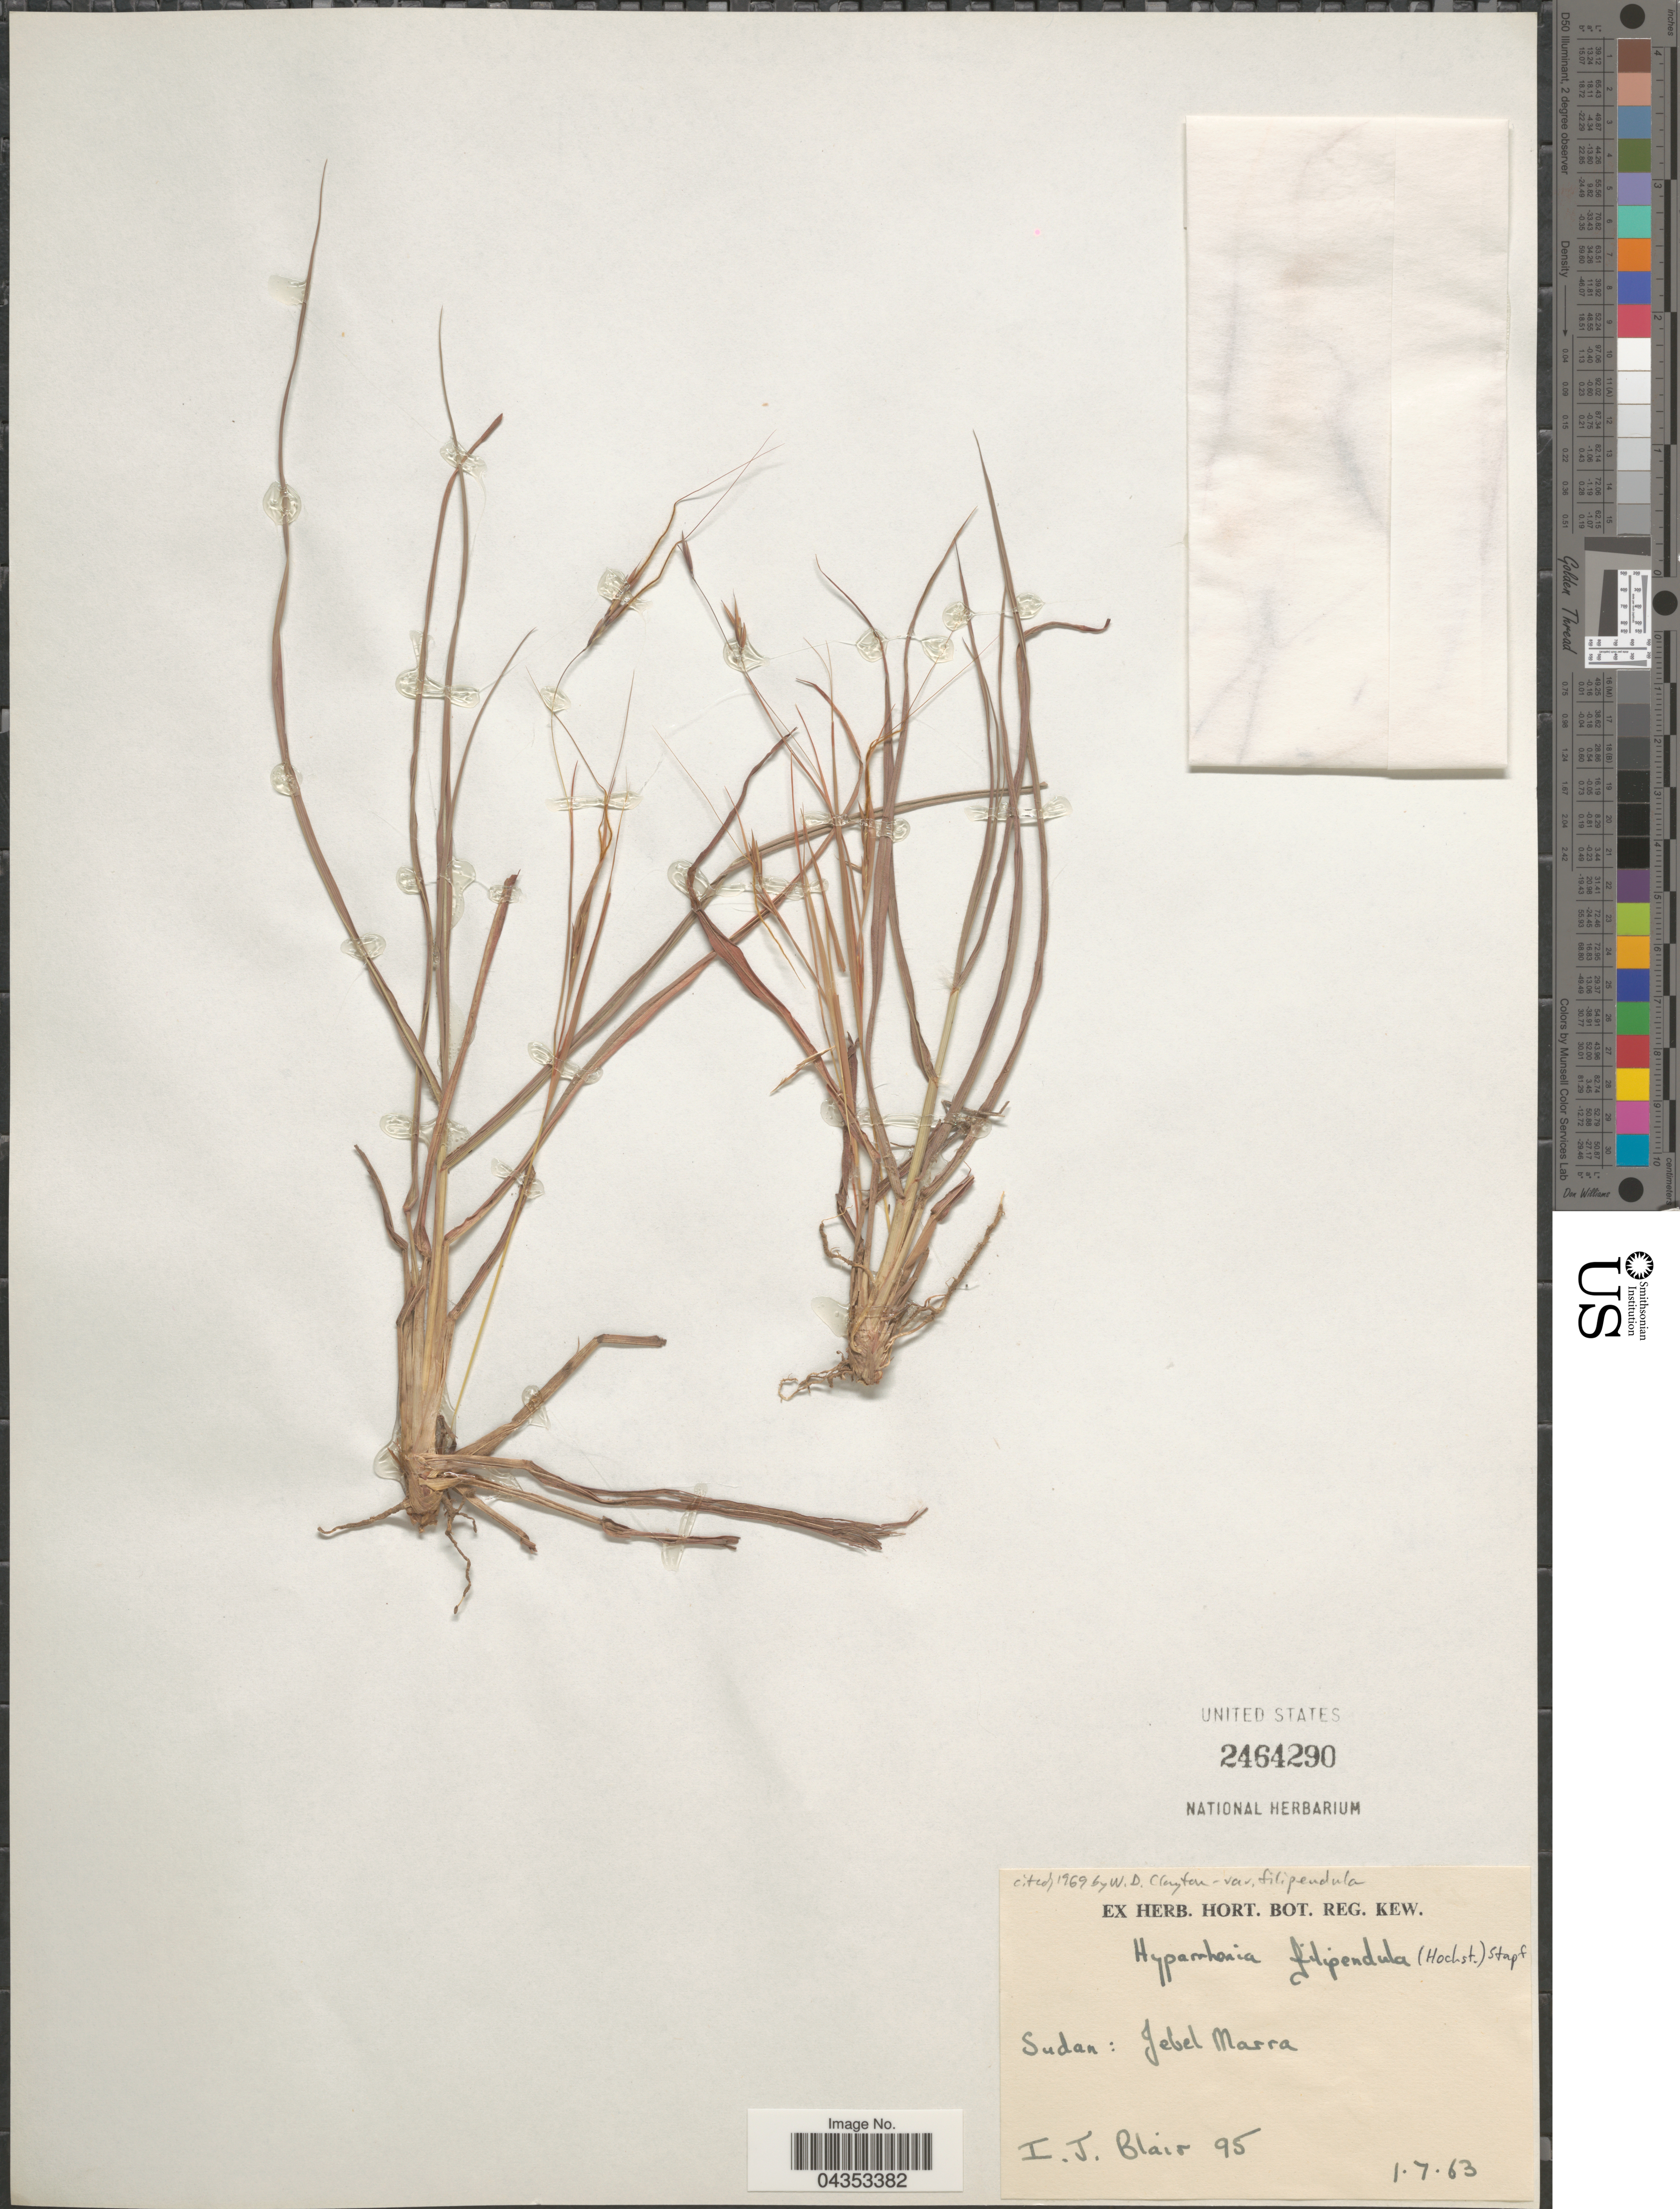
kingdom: Plantae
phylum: Tracheophyta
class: Liliopsida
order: Poales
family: Poaceae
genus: Hyparrhenia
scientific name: Hyparrhenia filipendula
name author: (Hochr.) Stapf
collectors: I. Blair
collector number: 95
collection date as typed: Transcribed d/m/y: 1/7/63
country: Sudan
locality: Jebel Marra.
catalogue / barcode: US 2464290